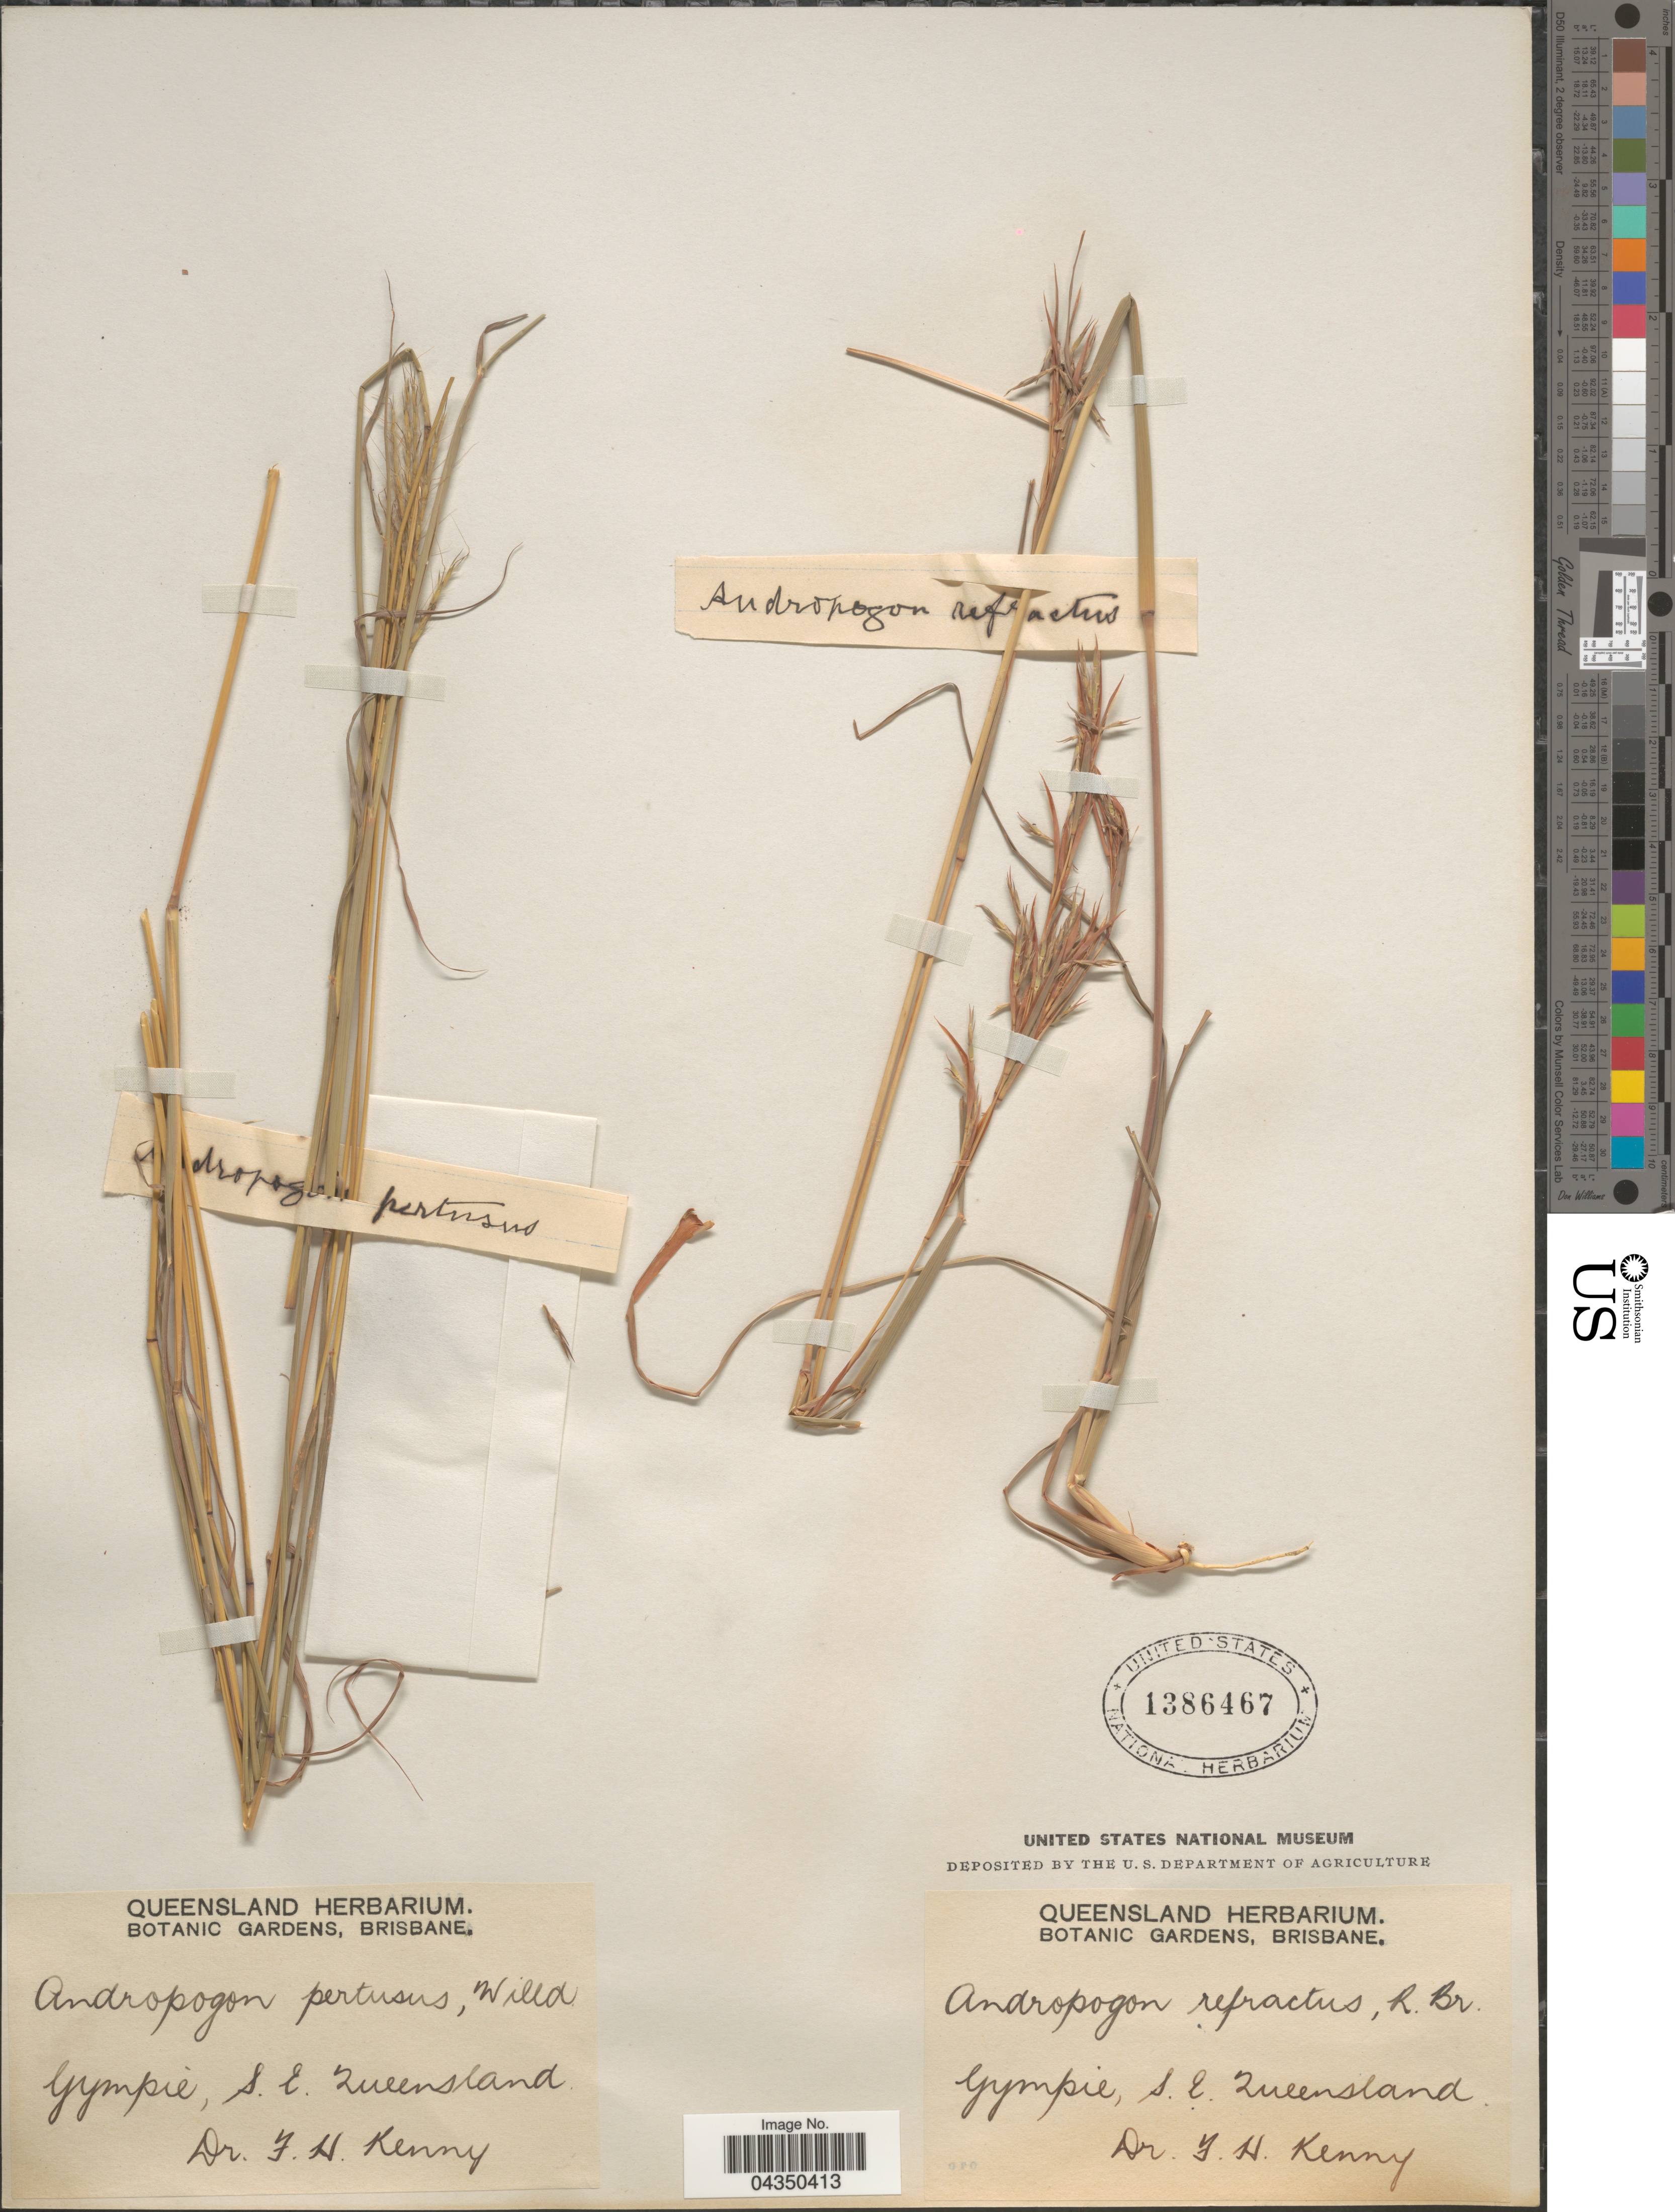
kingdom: Plantae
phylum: Tracheophyta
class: Liliopsida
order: Poales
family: Poaceae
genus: Cymbopogon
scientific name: Cymbopogon refractus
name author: (R. Br.) A. Camus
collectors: F. Kenny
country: Australia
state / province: Queensland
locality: Gympie.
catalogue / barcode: US 1386467-2